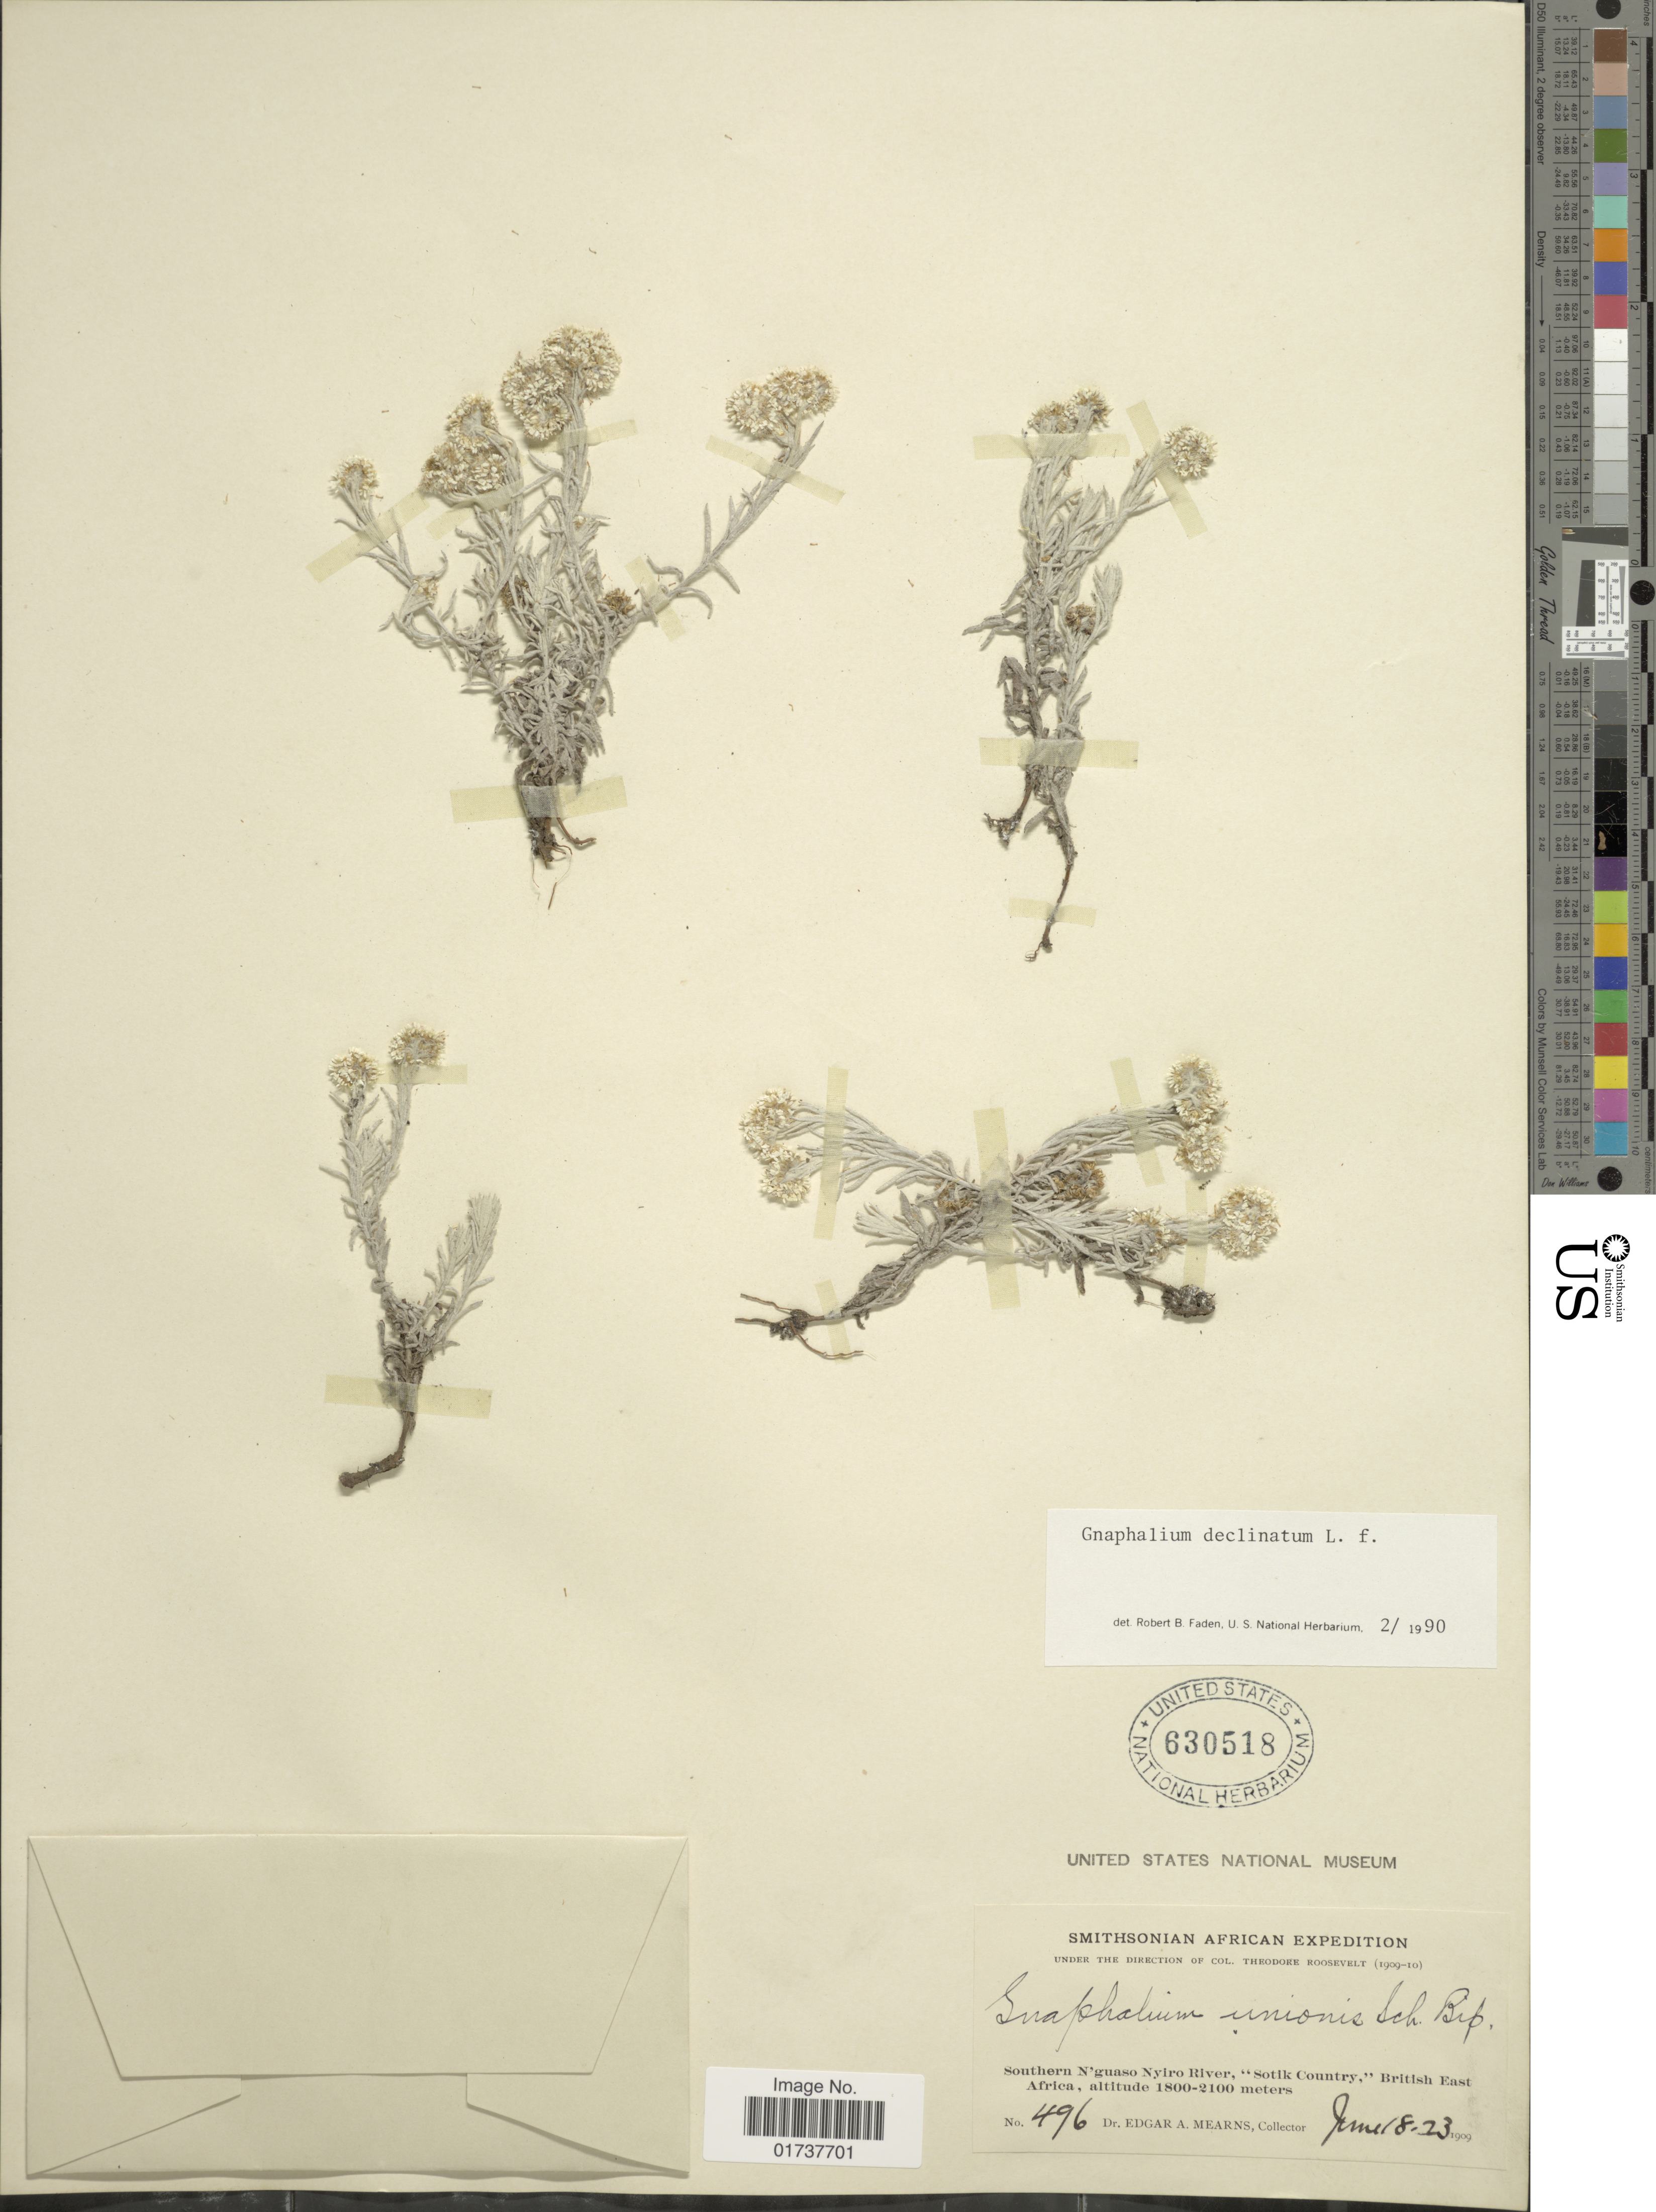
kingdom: Plantae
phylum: Tracheophyta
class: Magnoliopsida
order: Asterales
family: Asteraceae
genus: Gnaphalium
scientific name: Gnaphalium declinatum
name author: L. f.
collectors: E. A. Mearns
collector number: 496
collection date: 1909-06-18/1909-06-23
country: Kenya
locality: Southern N'guaso Nyiro River, "Sotik Country", British East Africa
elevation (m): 1800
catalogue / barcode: US 630518